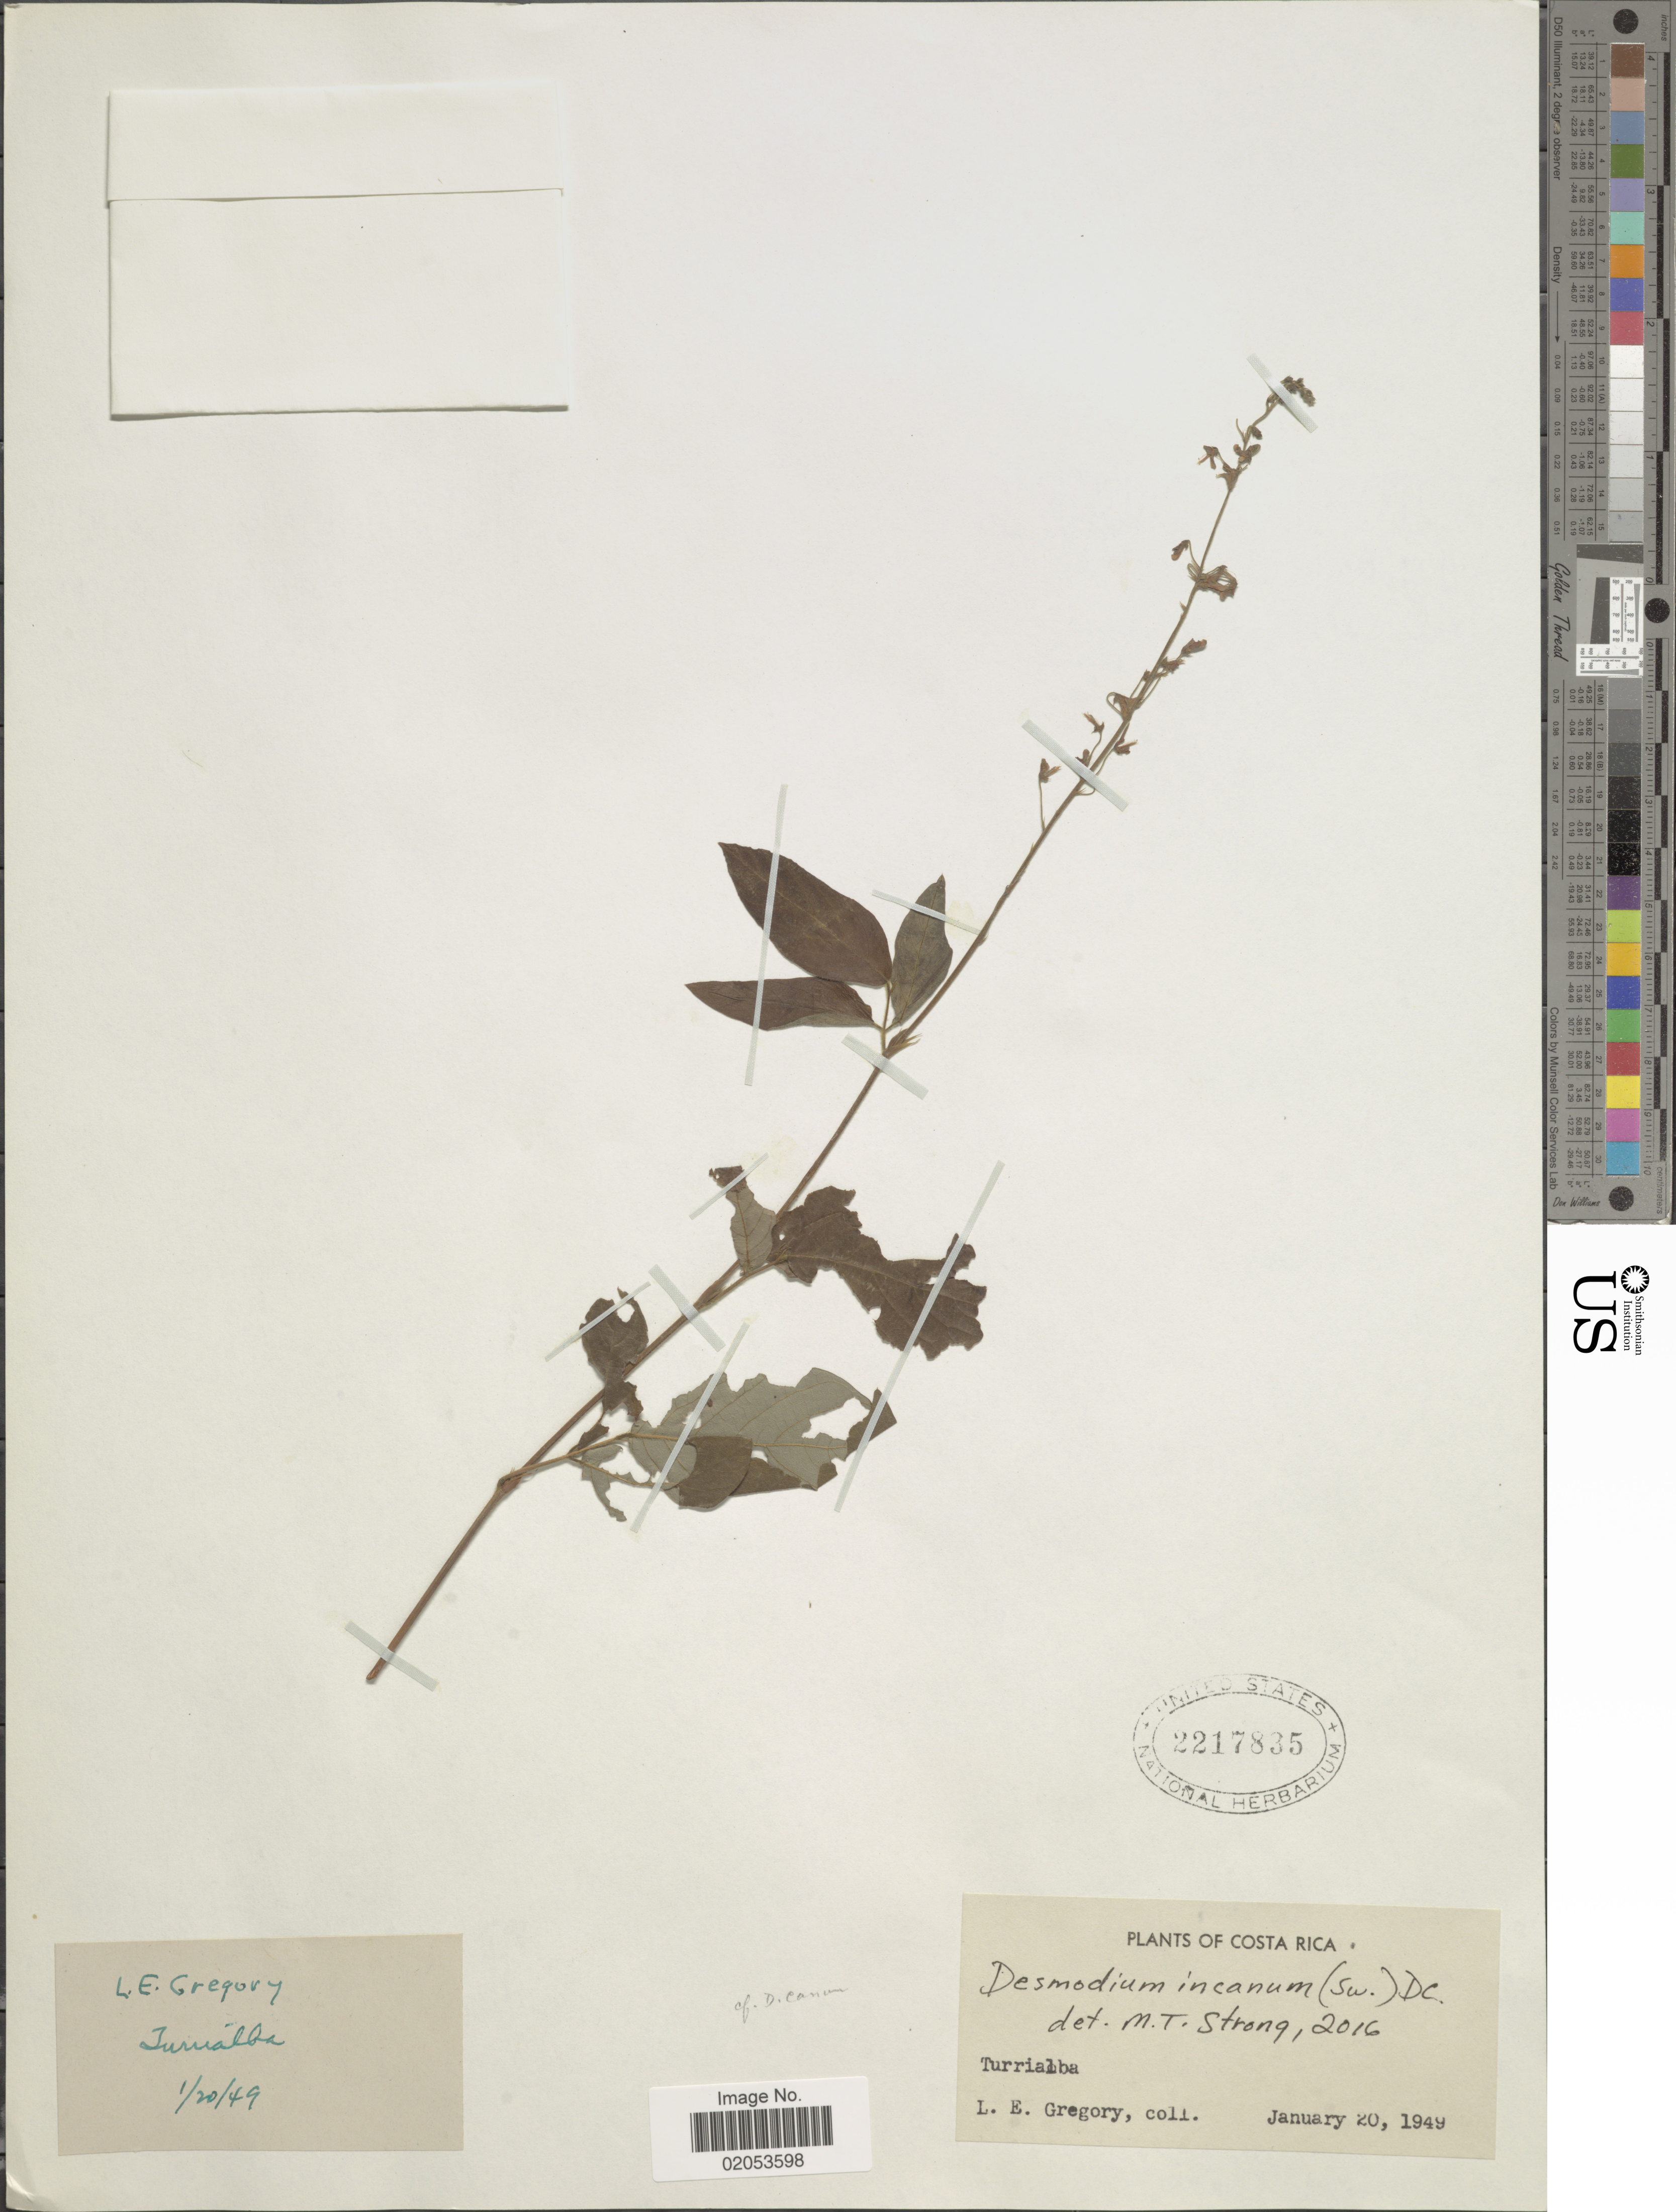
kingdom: Plantae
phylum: Tracheophyta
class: Magnoliopsida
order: Fabales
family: Fabaceae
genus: Desmodium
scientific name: Desmodium incanum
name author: (Sw.) DC.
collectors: L. E. Gregory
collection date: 1949-01-20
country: Costa Rica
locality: Turrialba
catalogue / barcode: US 2217835